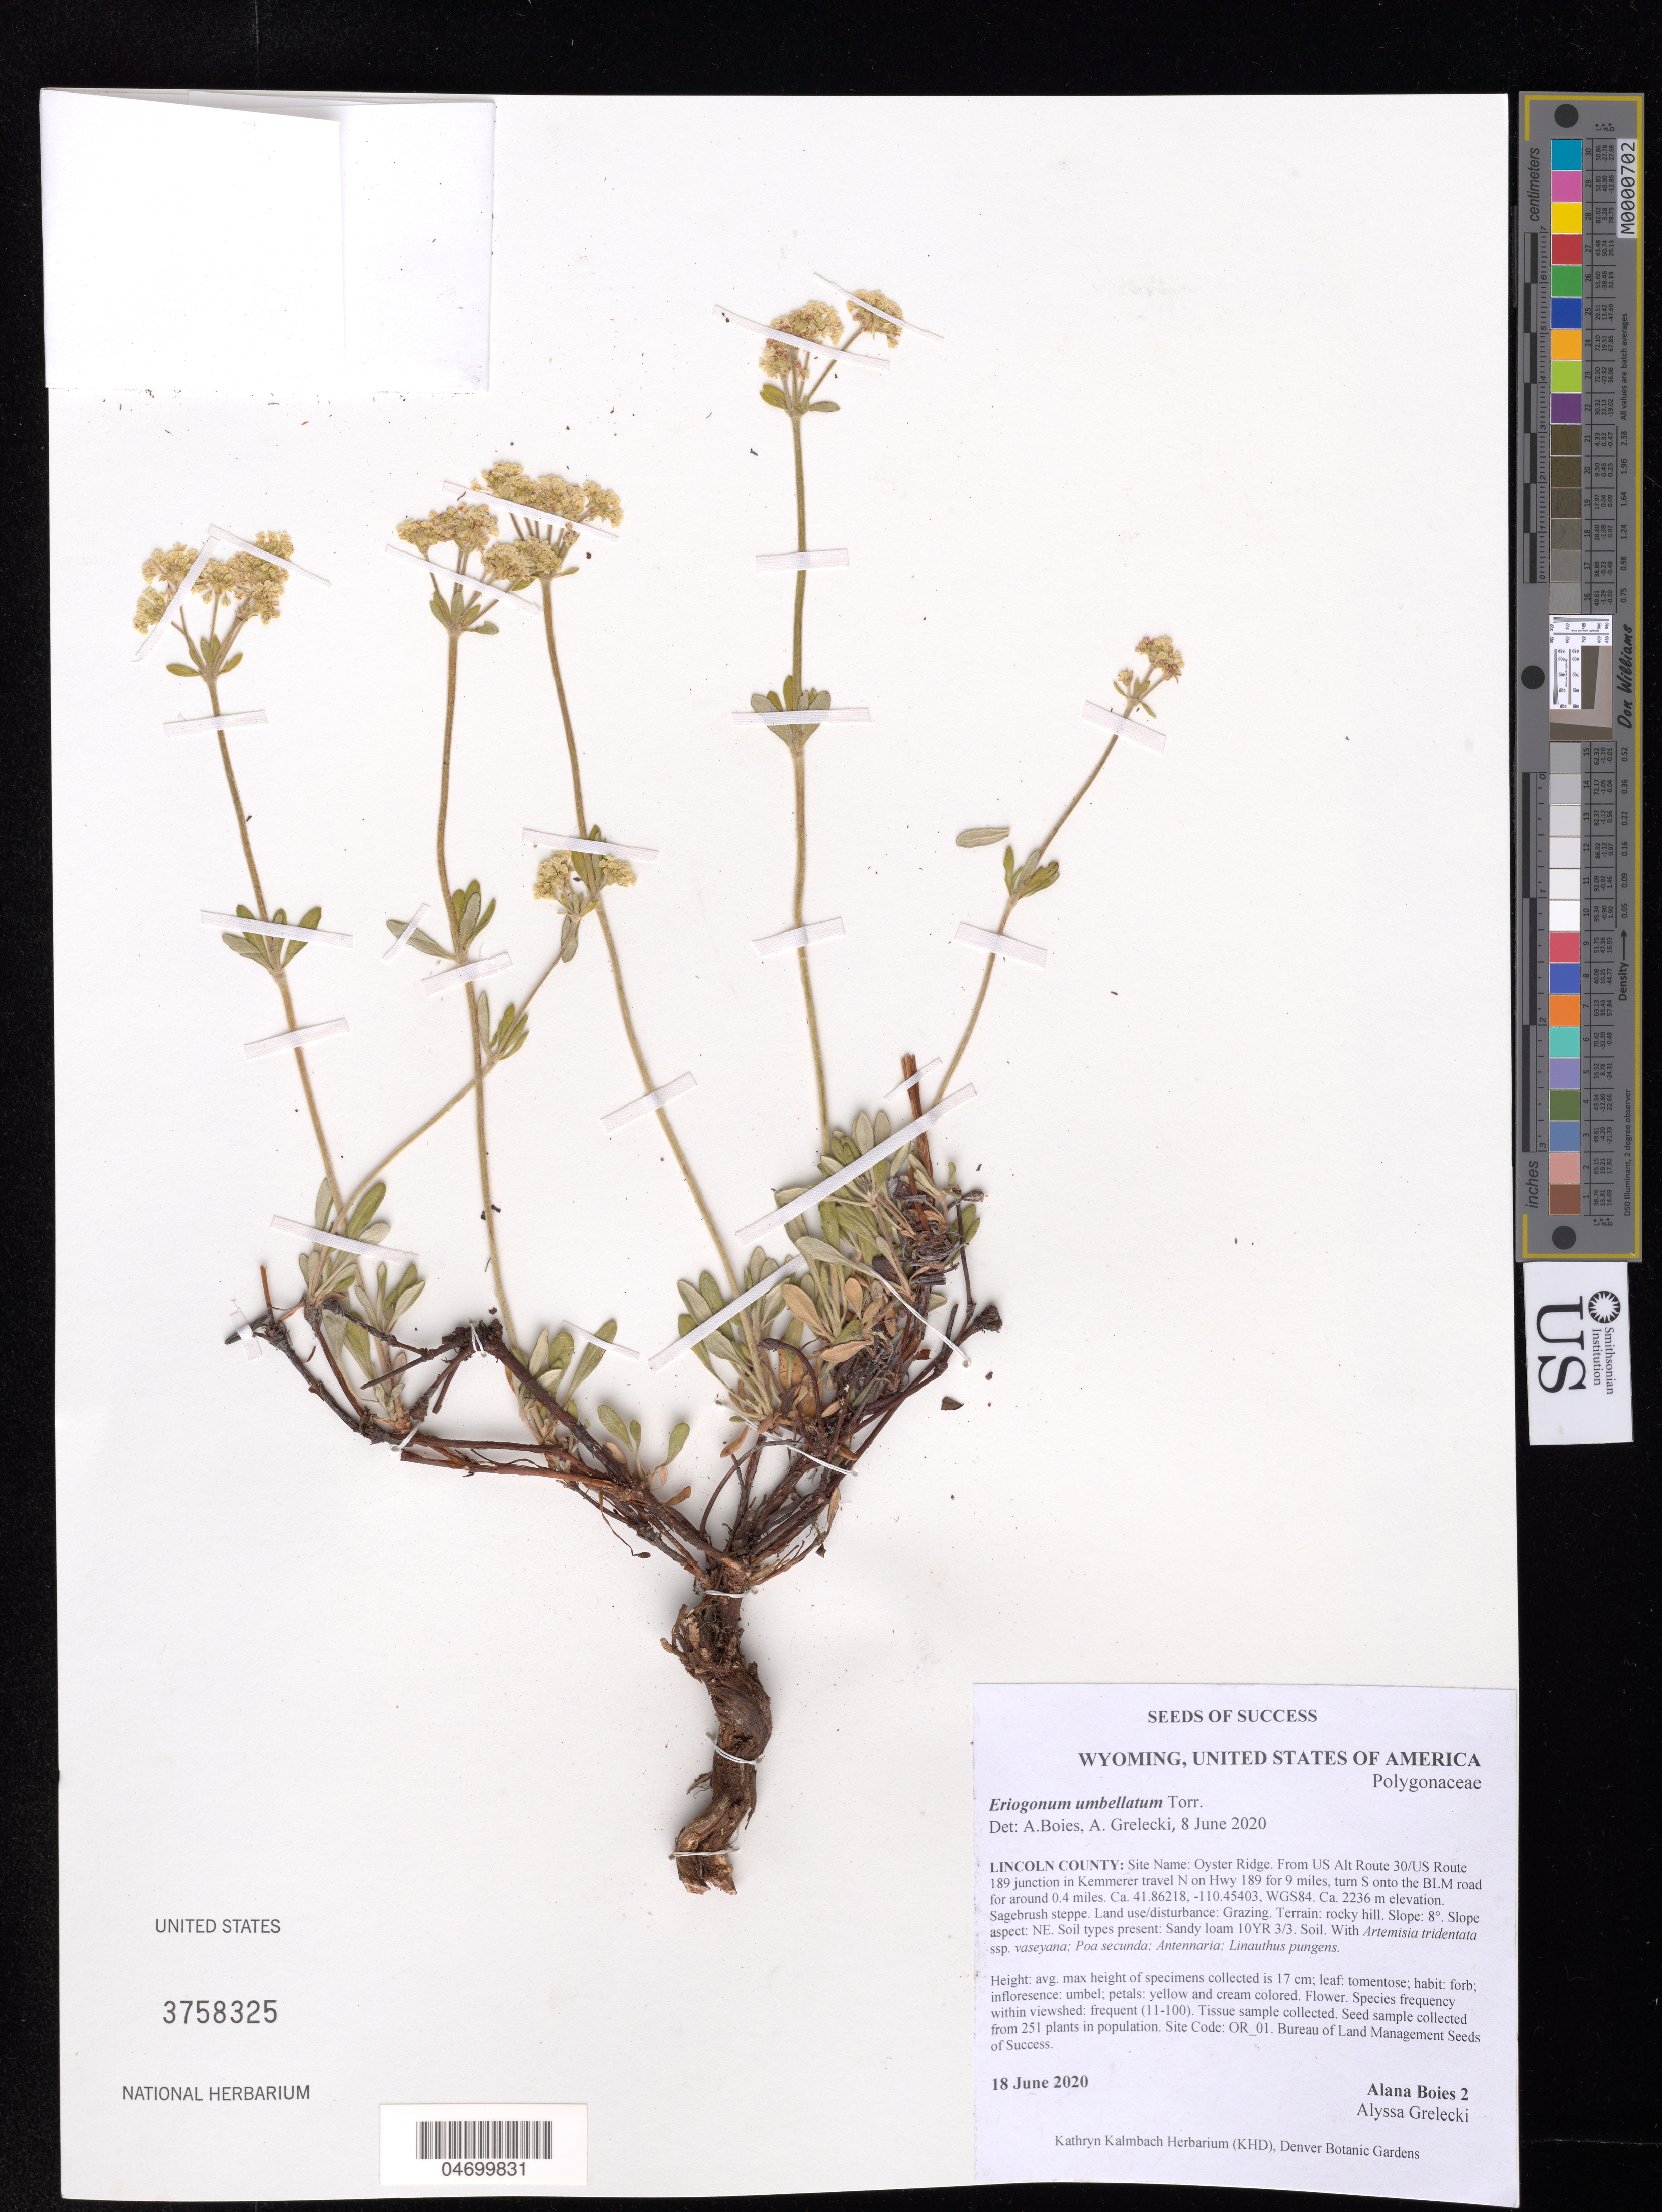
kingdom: Plantae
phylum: Tracheophyta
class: Magnoliopsida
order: Caryophyllales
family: Polygonaceae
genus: Eriogonum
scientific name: Eriogonum umbellatum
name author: Torr.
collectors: A. Boies & A. Grelecki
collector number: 2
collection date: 2020-06-18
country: United States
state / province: Wyoming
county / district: Lincoln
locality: Oyster Ridge.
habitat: Sagebrush steppe, rocky hill. Sandy loam soil. With Artemisia tridentata, Poa secunda, etc.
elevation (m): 2236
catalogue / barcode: US 3758325